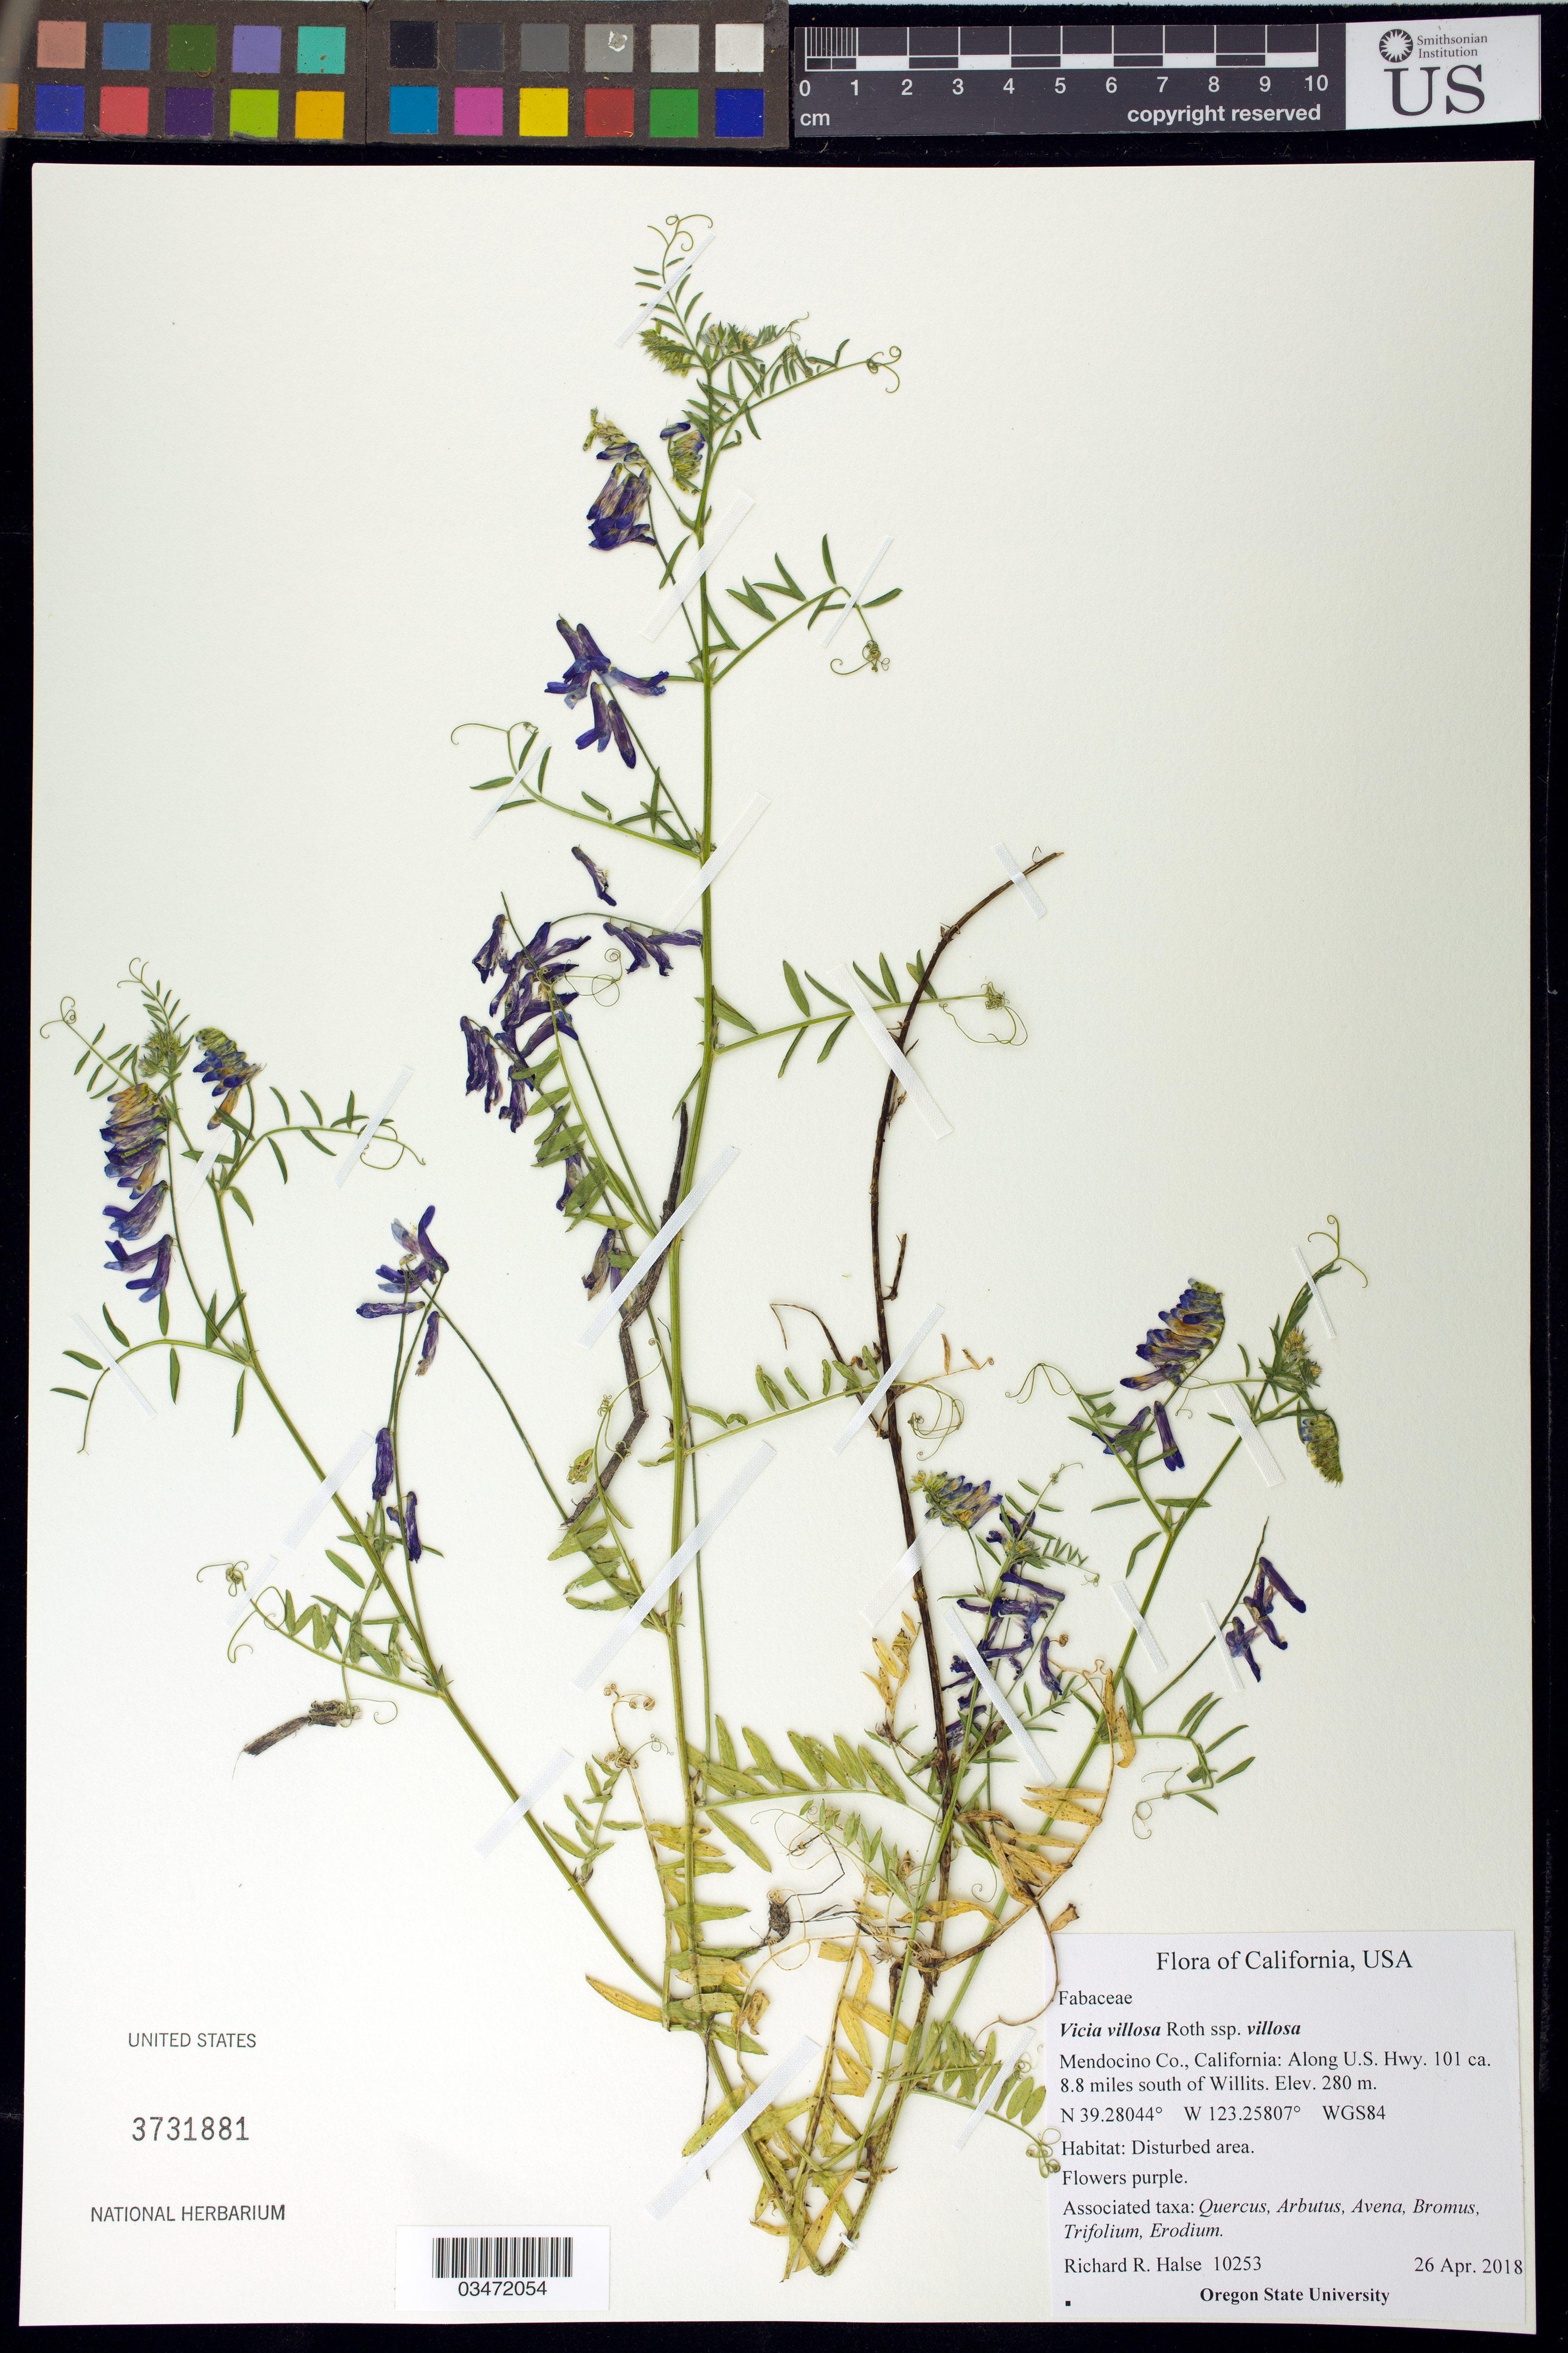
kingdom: Plantae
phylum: Tracheophyta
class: Magnoliopsida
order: Fabales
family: Fabaceae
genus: Vicia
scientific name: Vicia villosa subsp. villosa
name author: Roth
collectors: R. Halse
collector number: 10253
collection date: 2018-04-26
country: United States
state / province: California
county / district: Mendocino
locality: US Hwy 101, ca. 8.8 miles S of Willits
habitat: Disturbed area. Associated taxa: Quercus, Arbutus, Avena, Bromus, Trifolium, Erodium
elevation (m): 280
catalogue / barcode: US 3731881